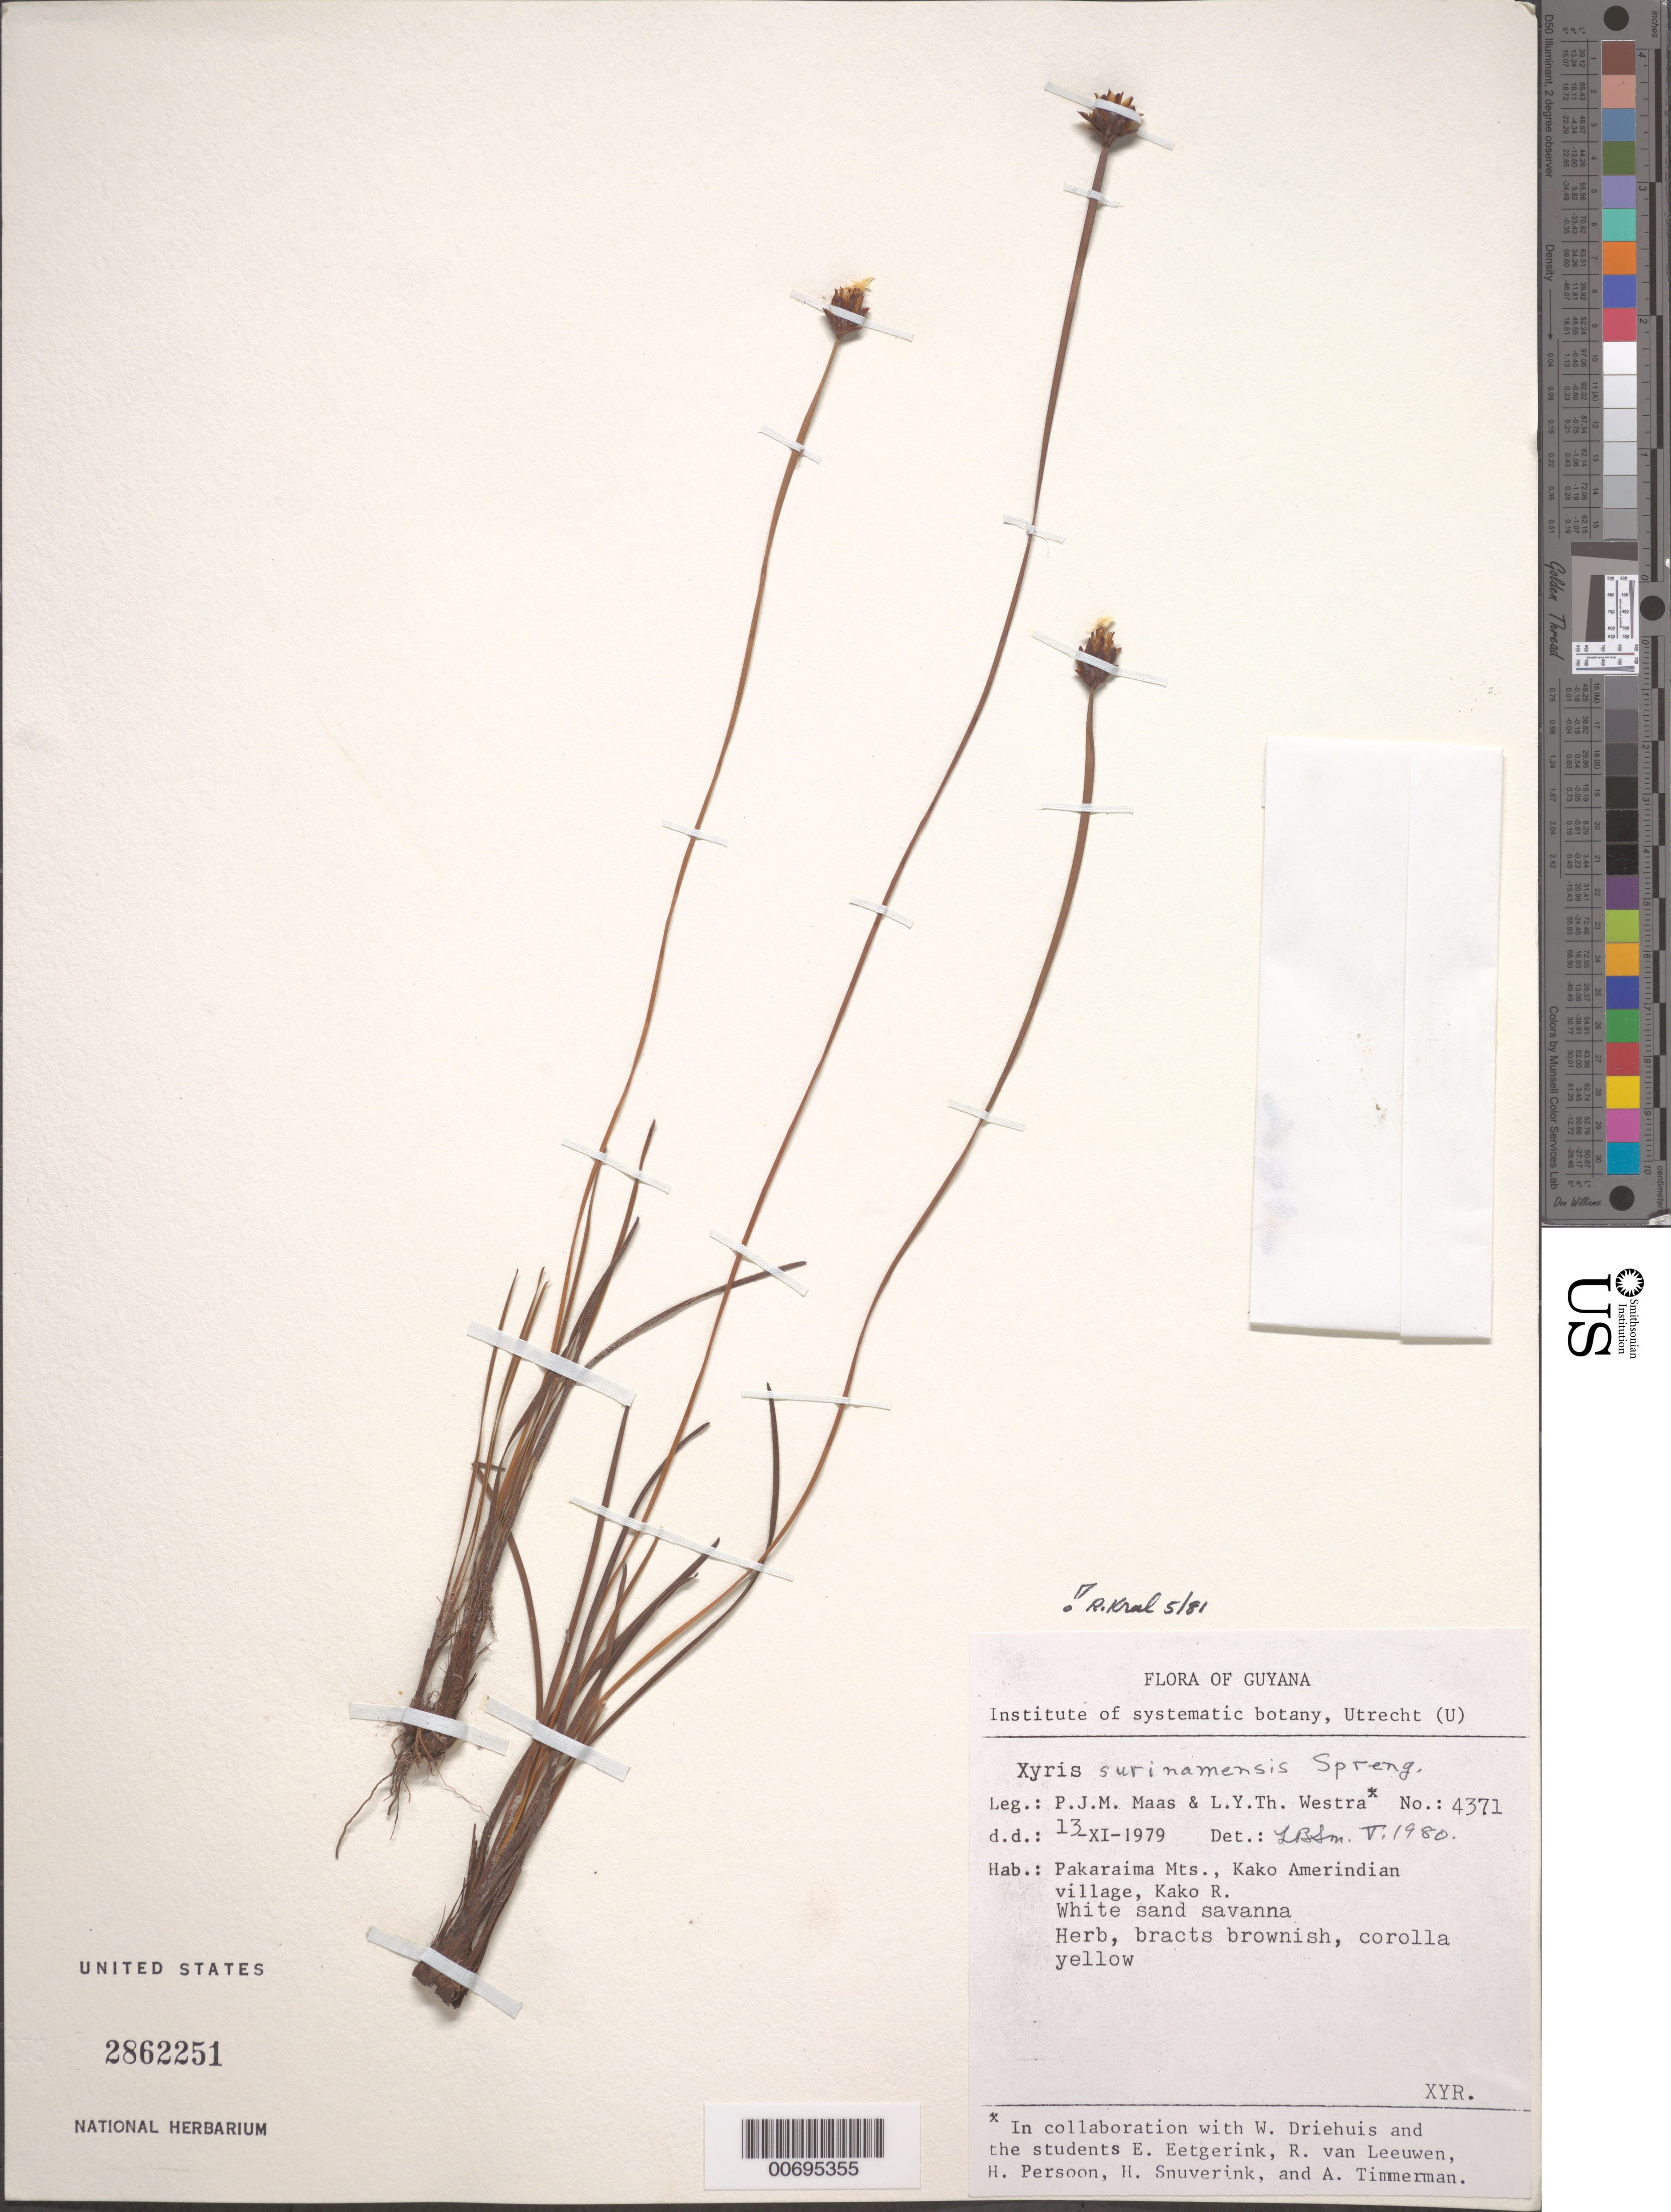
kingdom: Plantae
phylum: Tracheophyta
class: Liliopsida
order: Poales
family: Xyridaceae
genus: Xyris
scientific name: Xyris surinamensis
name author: A. Spreng.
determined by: Kral, Robert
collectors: P. Maas & L. Y. T. Westra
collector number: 4371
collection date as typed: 13-Nov-79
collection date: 1979-11-13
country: Guyana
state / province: Cuyuni-Mazaruni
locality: Kako Amerindian village, Kako R., Pakaraima Mts.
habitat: White sand savanna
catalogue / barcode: US 2862251